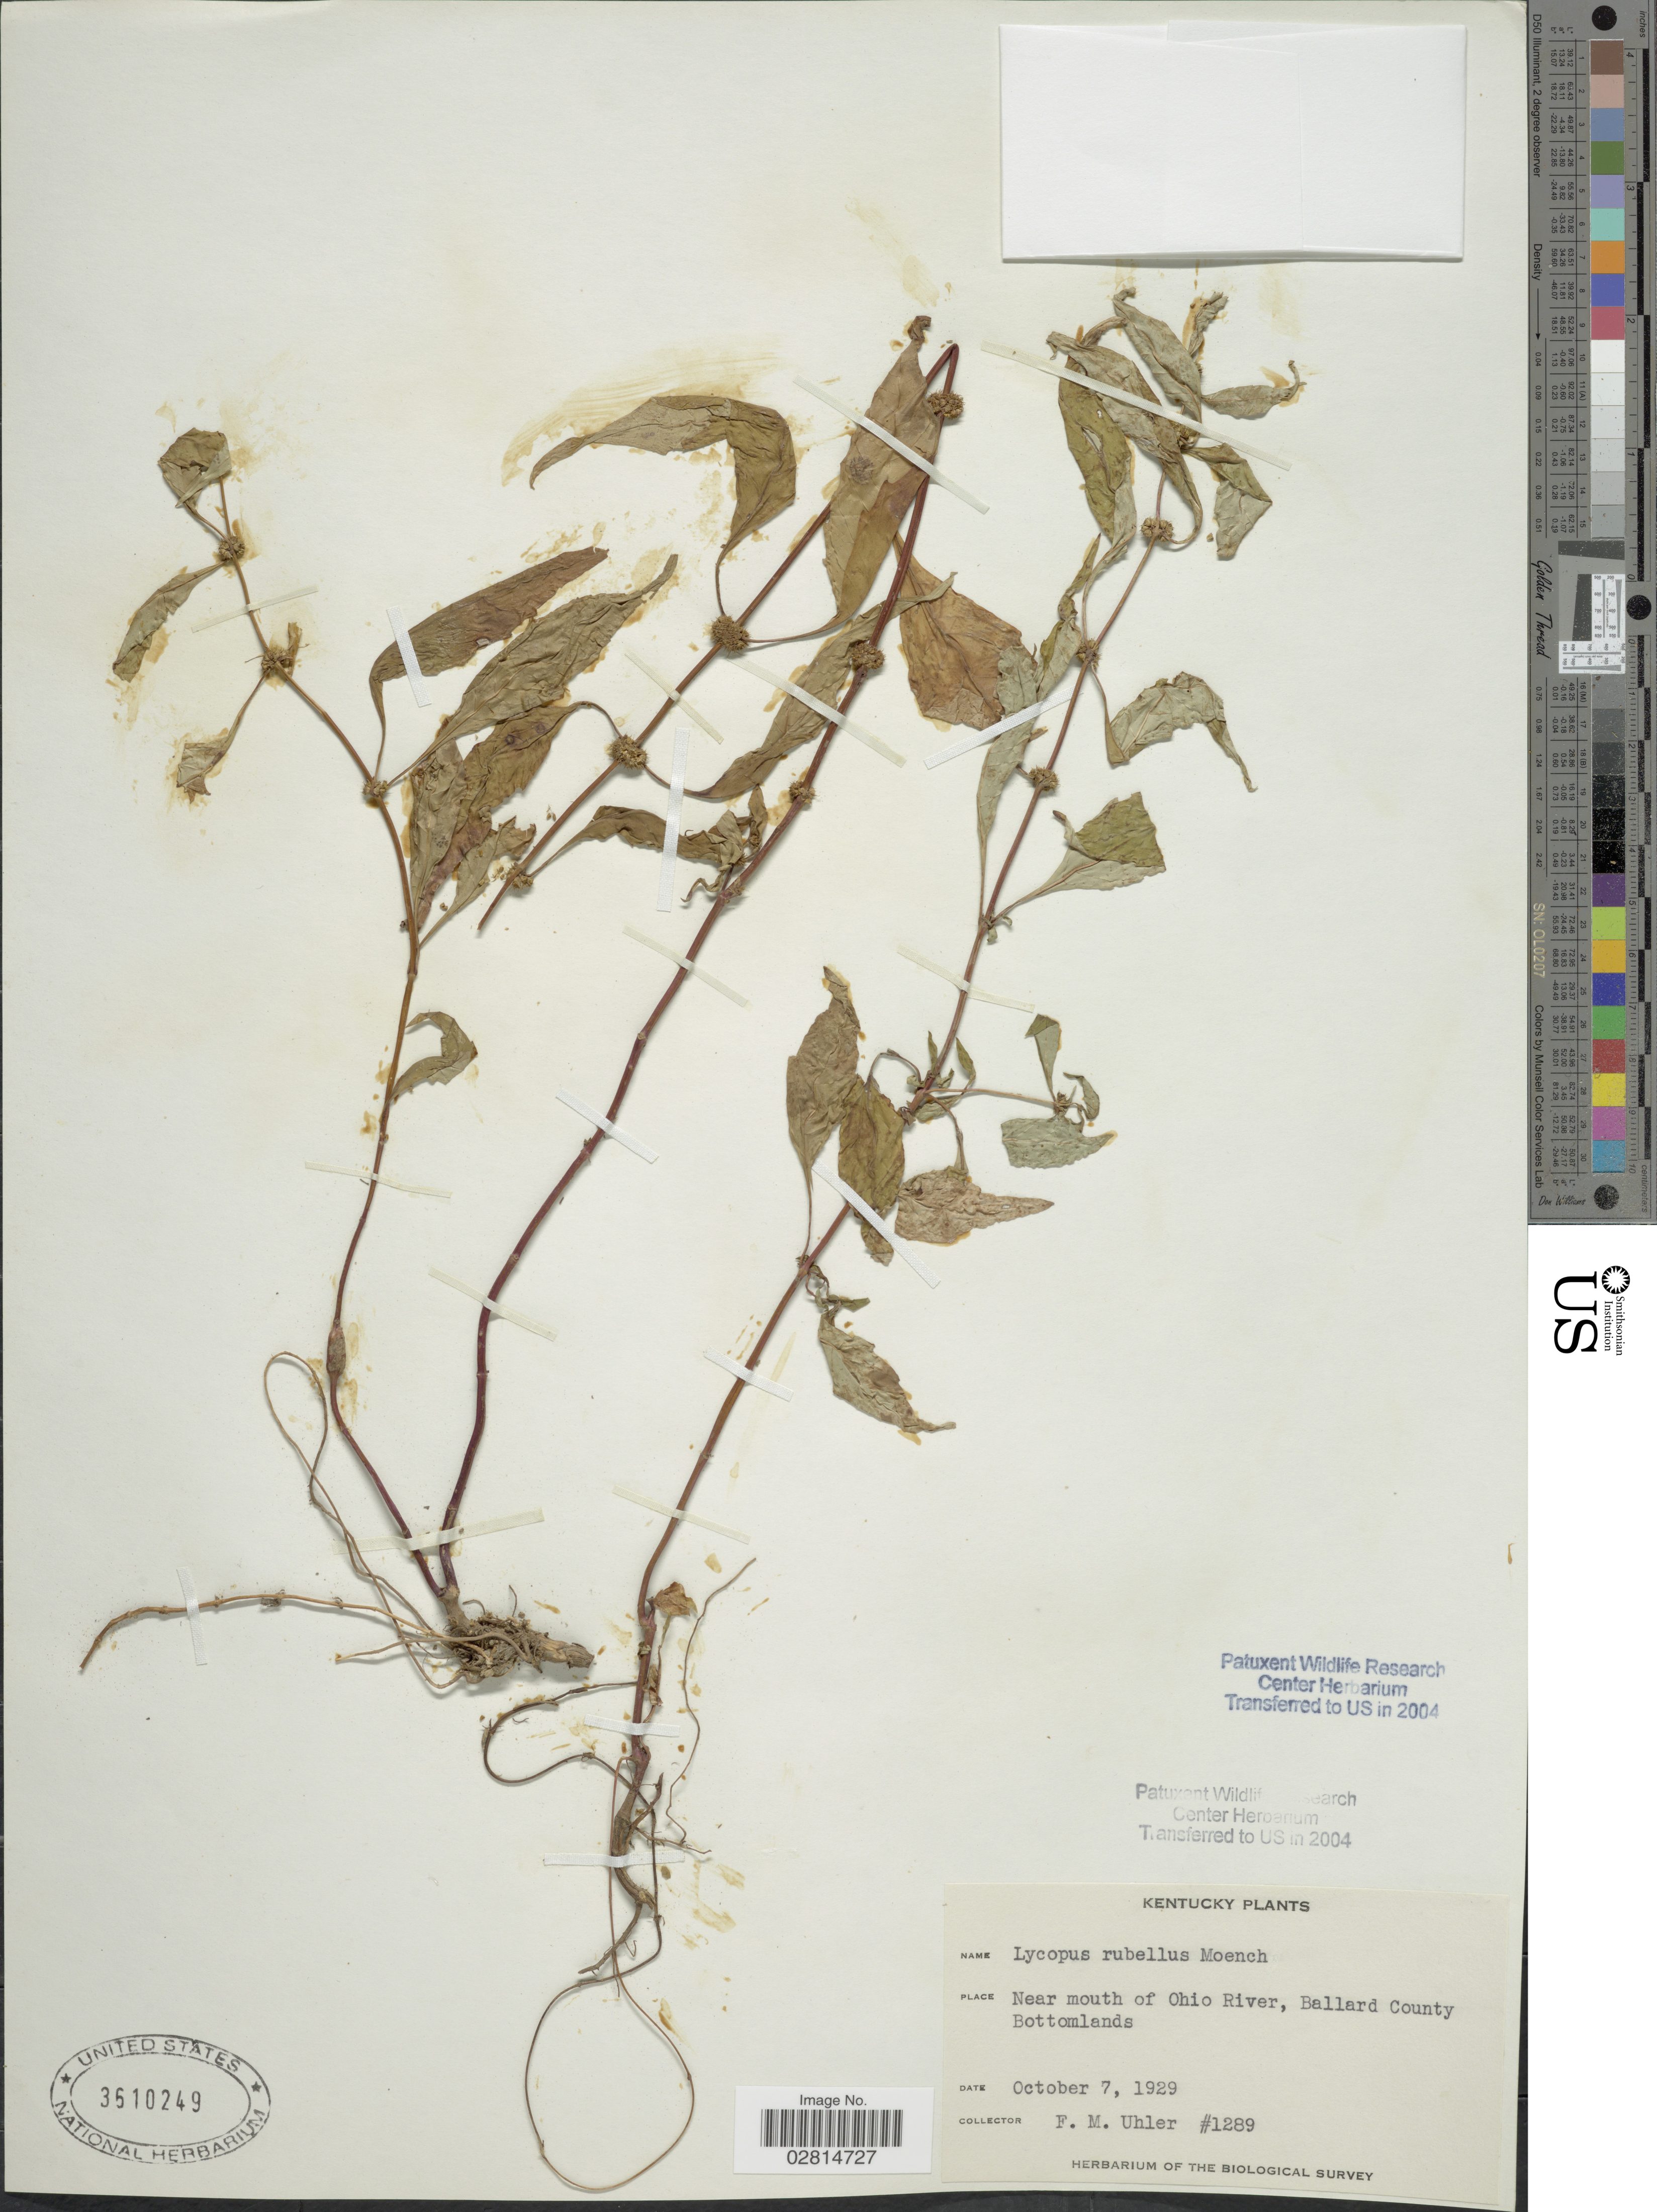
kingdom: Plantae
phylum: Tracheophyta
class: Magnoliopsida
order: Lamiales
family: Lamiaceae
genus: Lycopus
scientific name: Lycopus rubellus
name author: Moench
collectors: F. M. Uhler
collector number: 1289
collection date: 1929-10-07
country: United States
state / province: Kentucky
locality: Near mouth of Ohio River, Ballard County Bottomlands.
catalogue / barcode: US 3610249